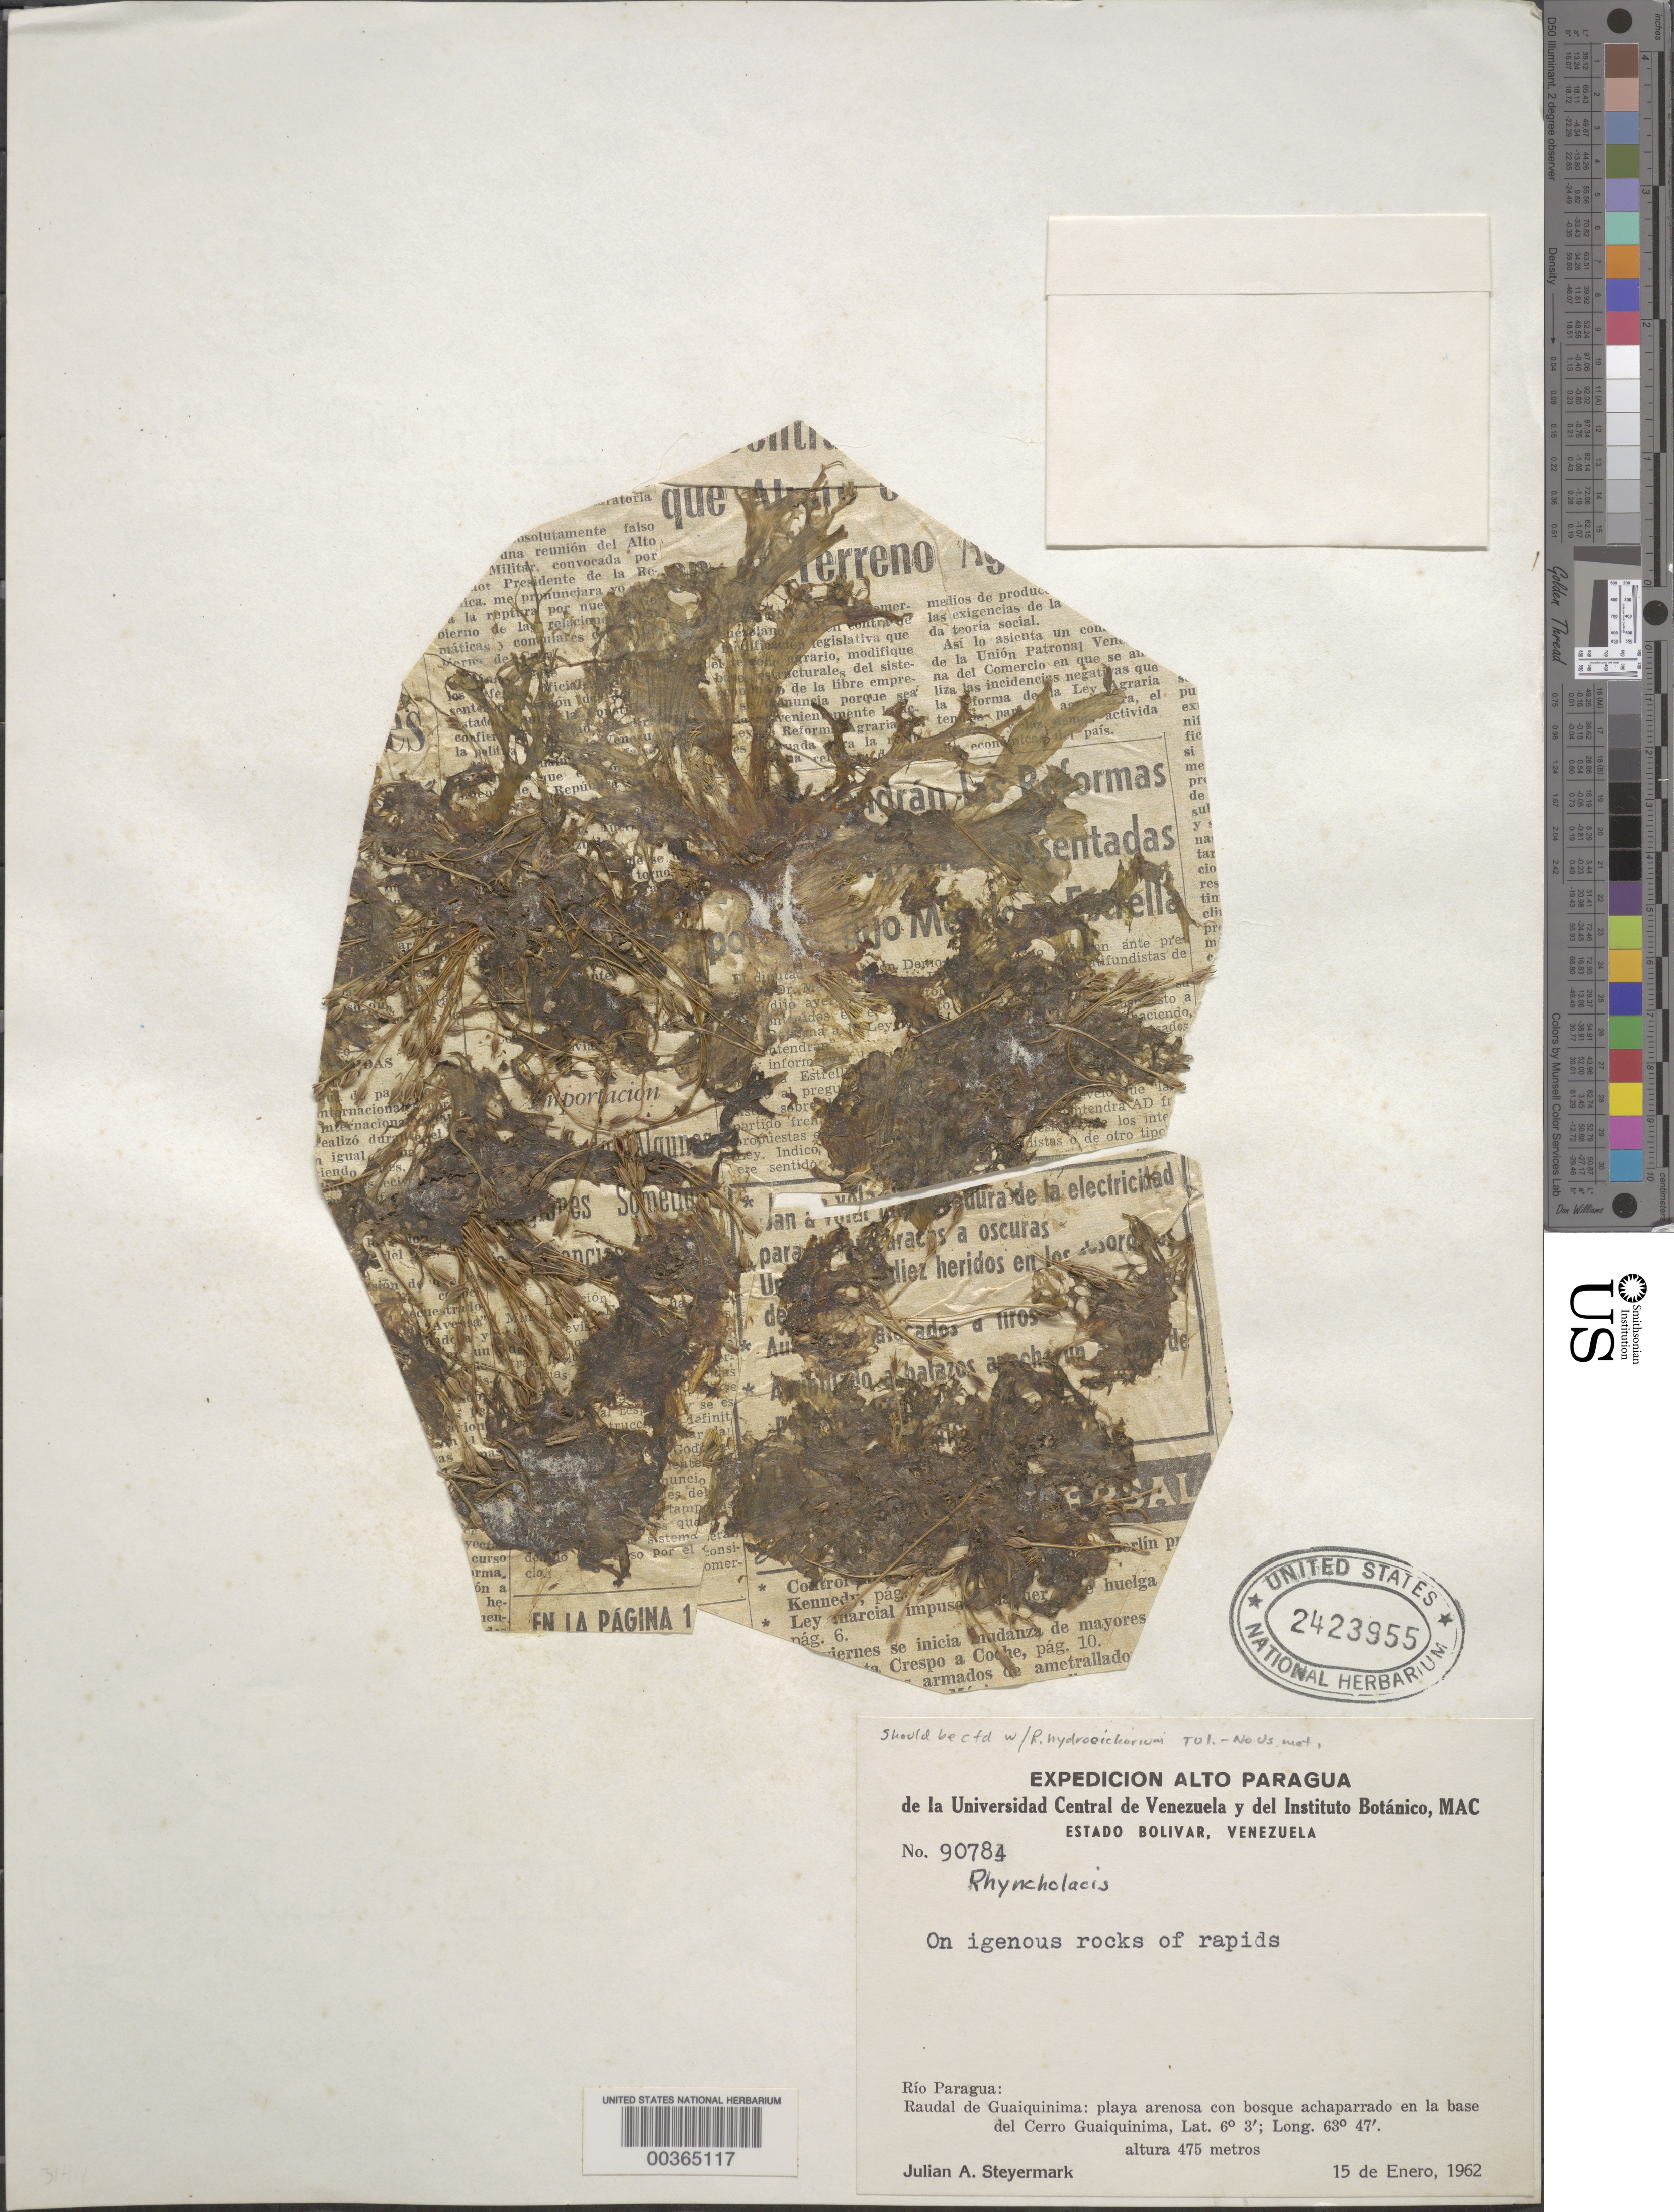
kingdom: Plantae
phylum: Tracheophyta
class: Magnoliopsida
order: Malpighiales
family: Podostemaceae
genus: Rhyncholacis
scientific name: Rhyncholacis sp.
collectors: J. Steyermark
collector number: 90784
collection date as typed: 15 Jan 1962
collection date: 1962-01-15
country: Venezuela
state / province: Bolivar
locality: Rio paragua, raudal de guaiquinima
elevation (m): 475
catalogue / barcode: US 2423955